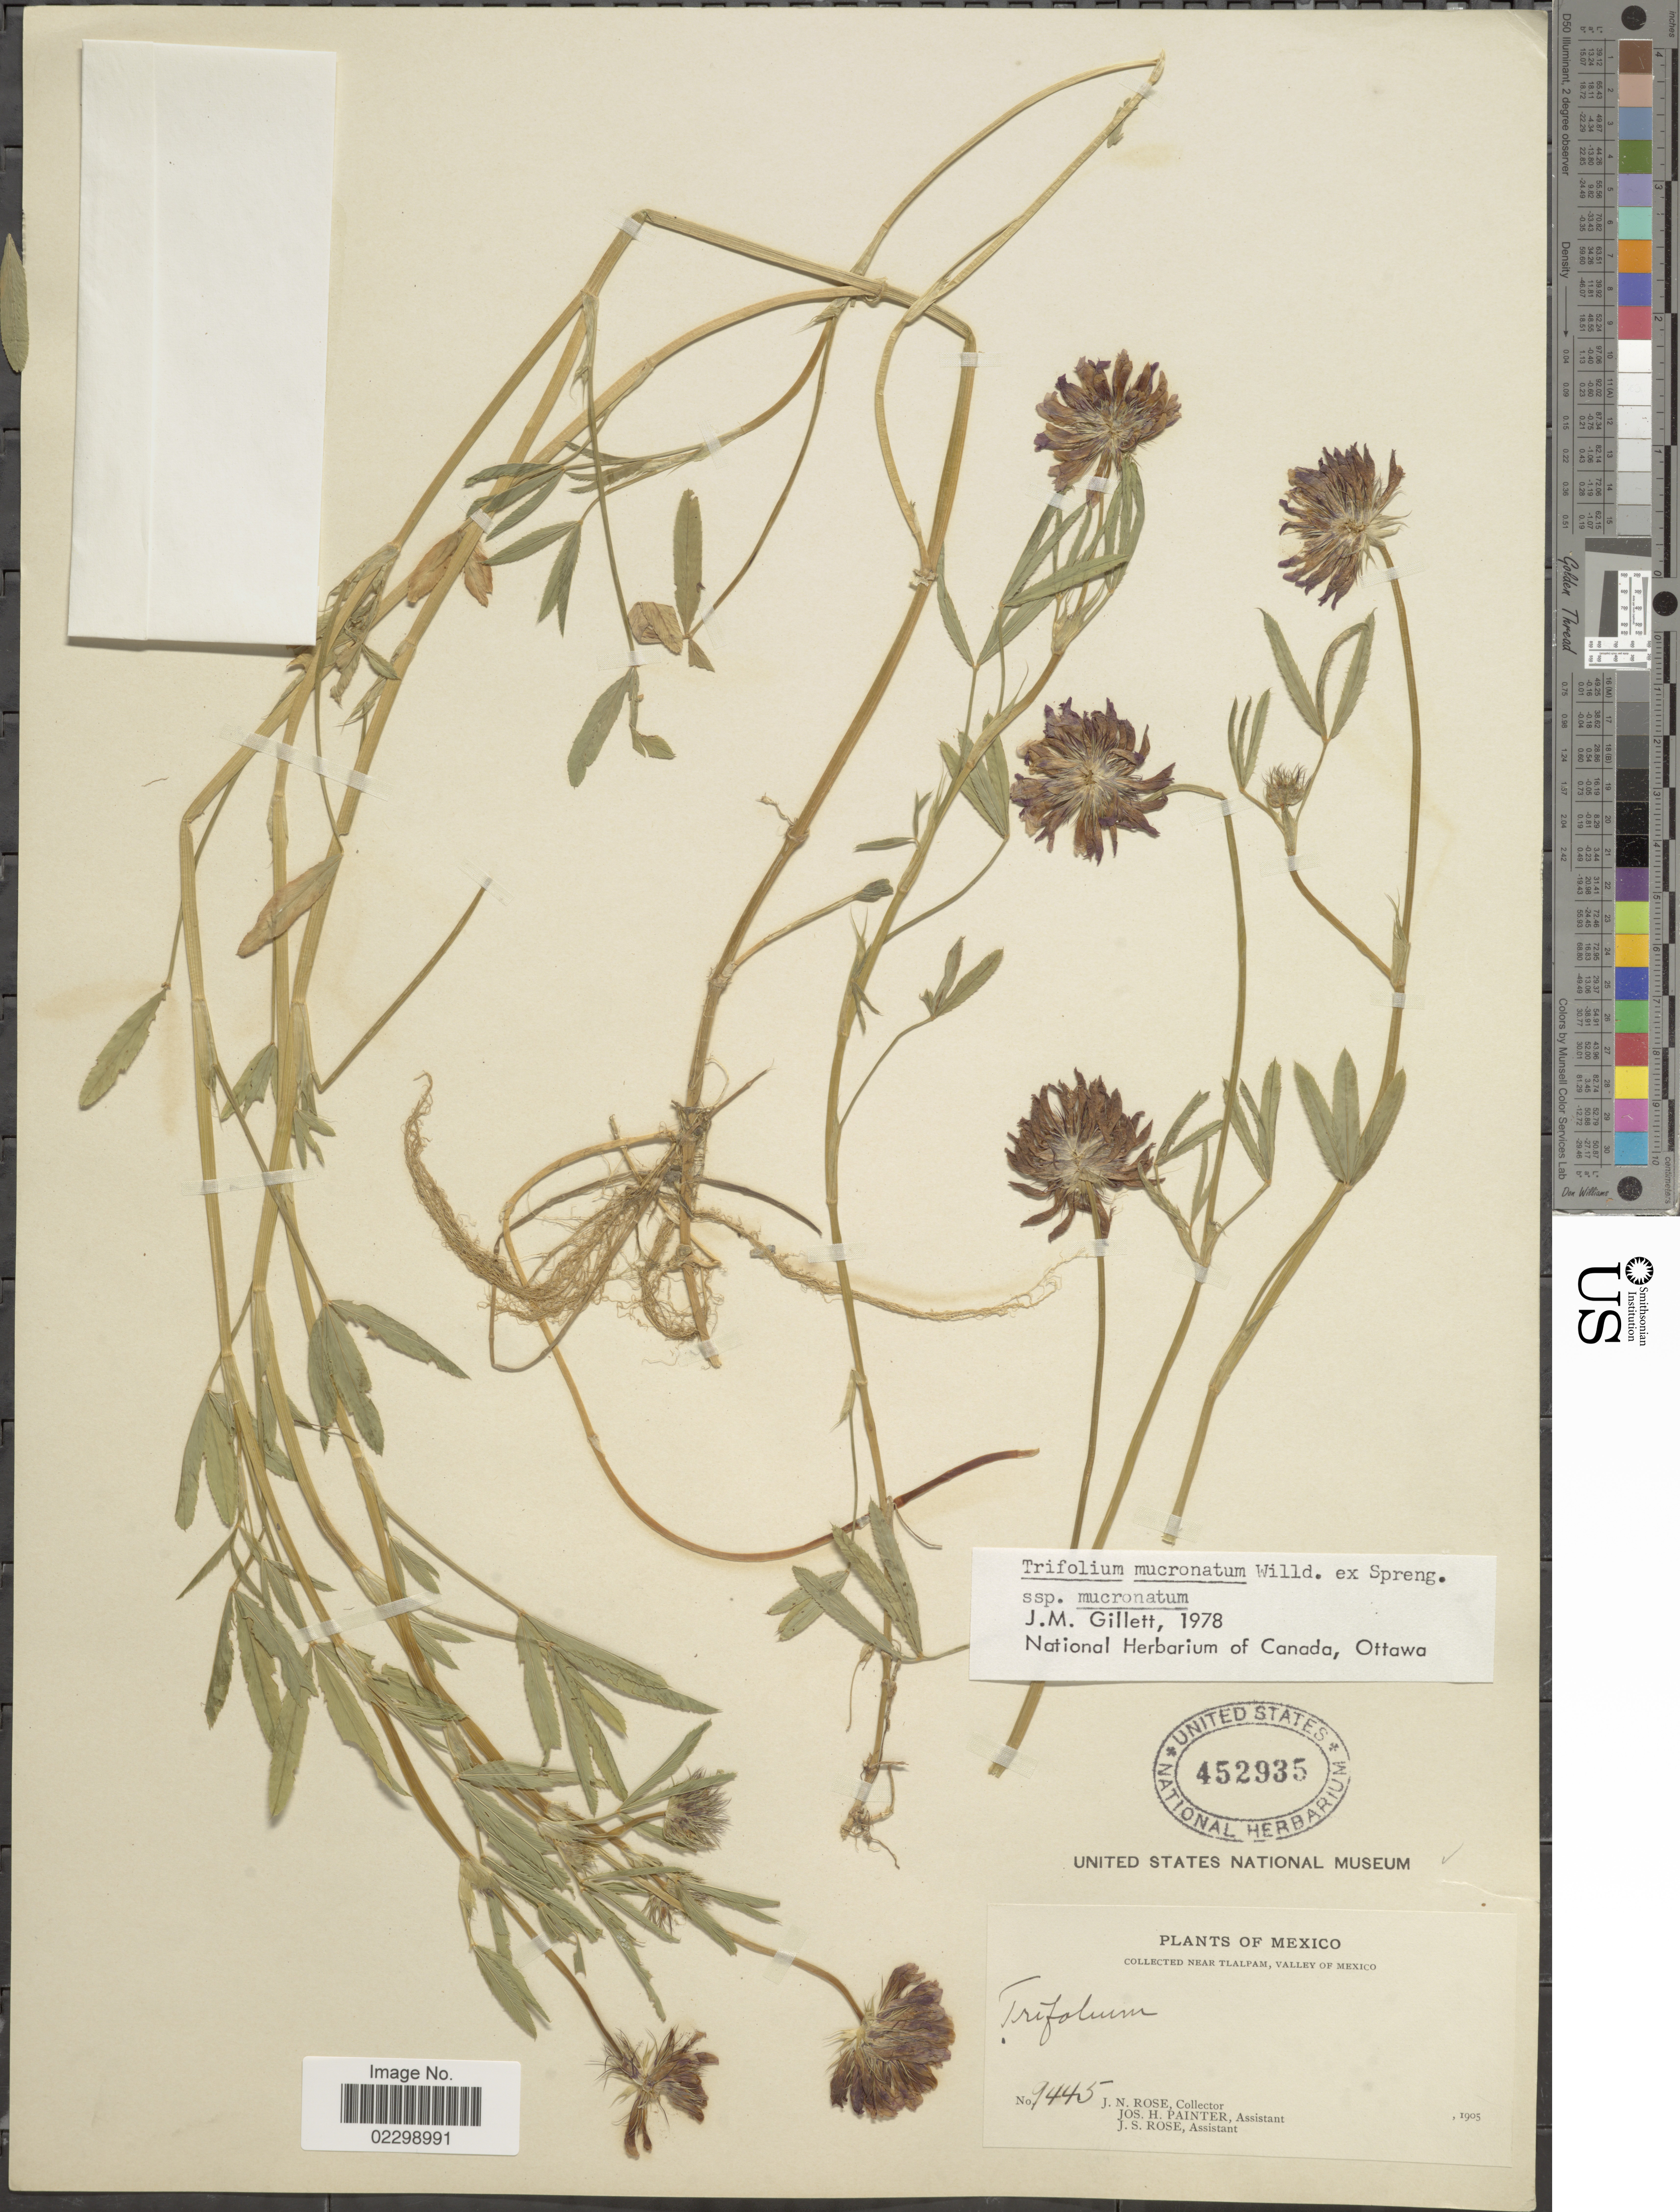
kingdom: Plantae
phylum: Tracheophyta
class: Magnoliopsida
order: Fabales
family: Fabaceae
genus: Trifolium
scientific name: Trifolium mucronatum subsp. mucronatum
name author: Willd. ex Spreng.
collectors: J. N. Rose, J. H. Painter & J. S. Rose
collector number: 9445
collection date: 1905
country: Mexico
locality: Near Tlalpam, valley of Mexico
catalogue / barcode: US 452935